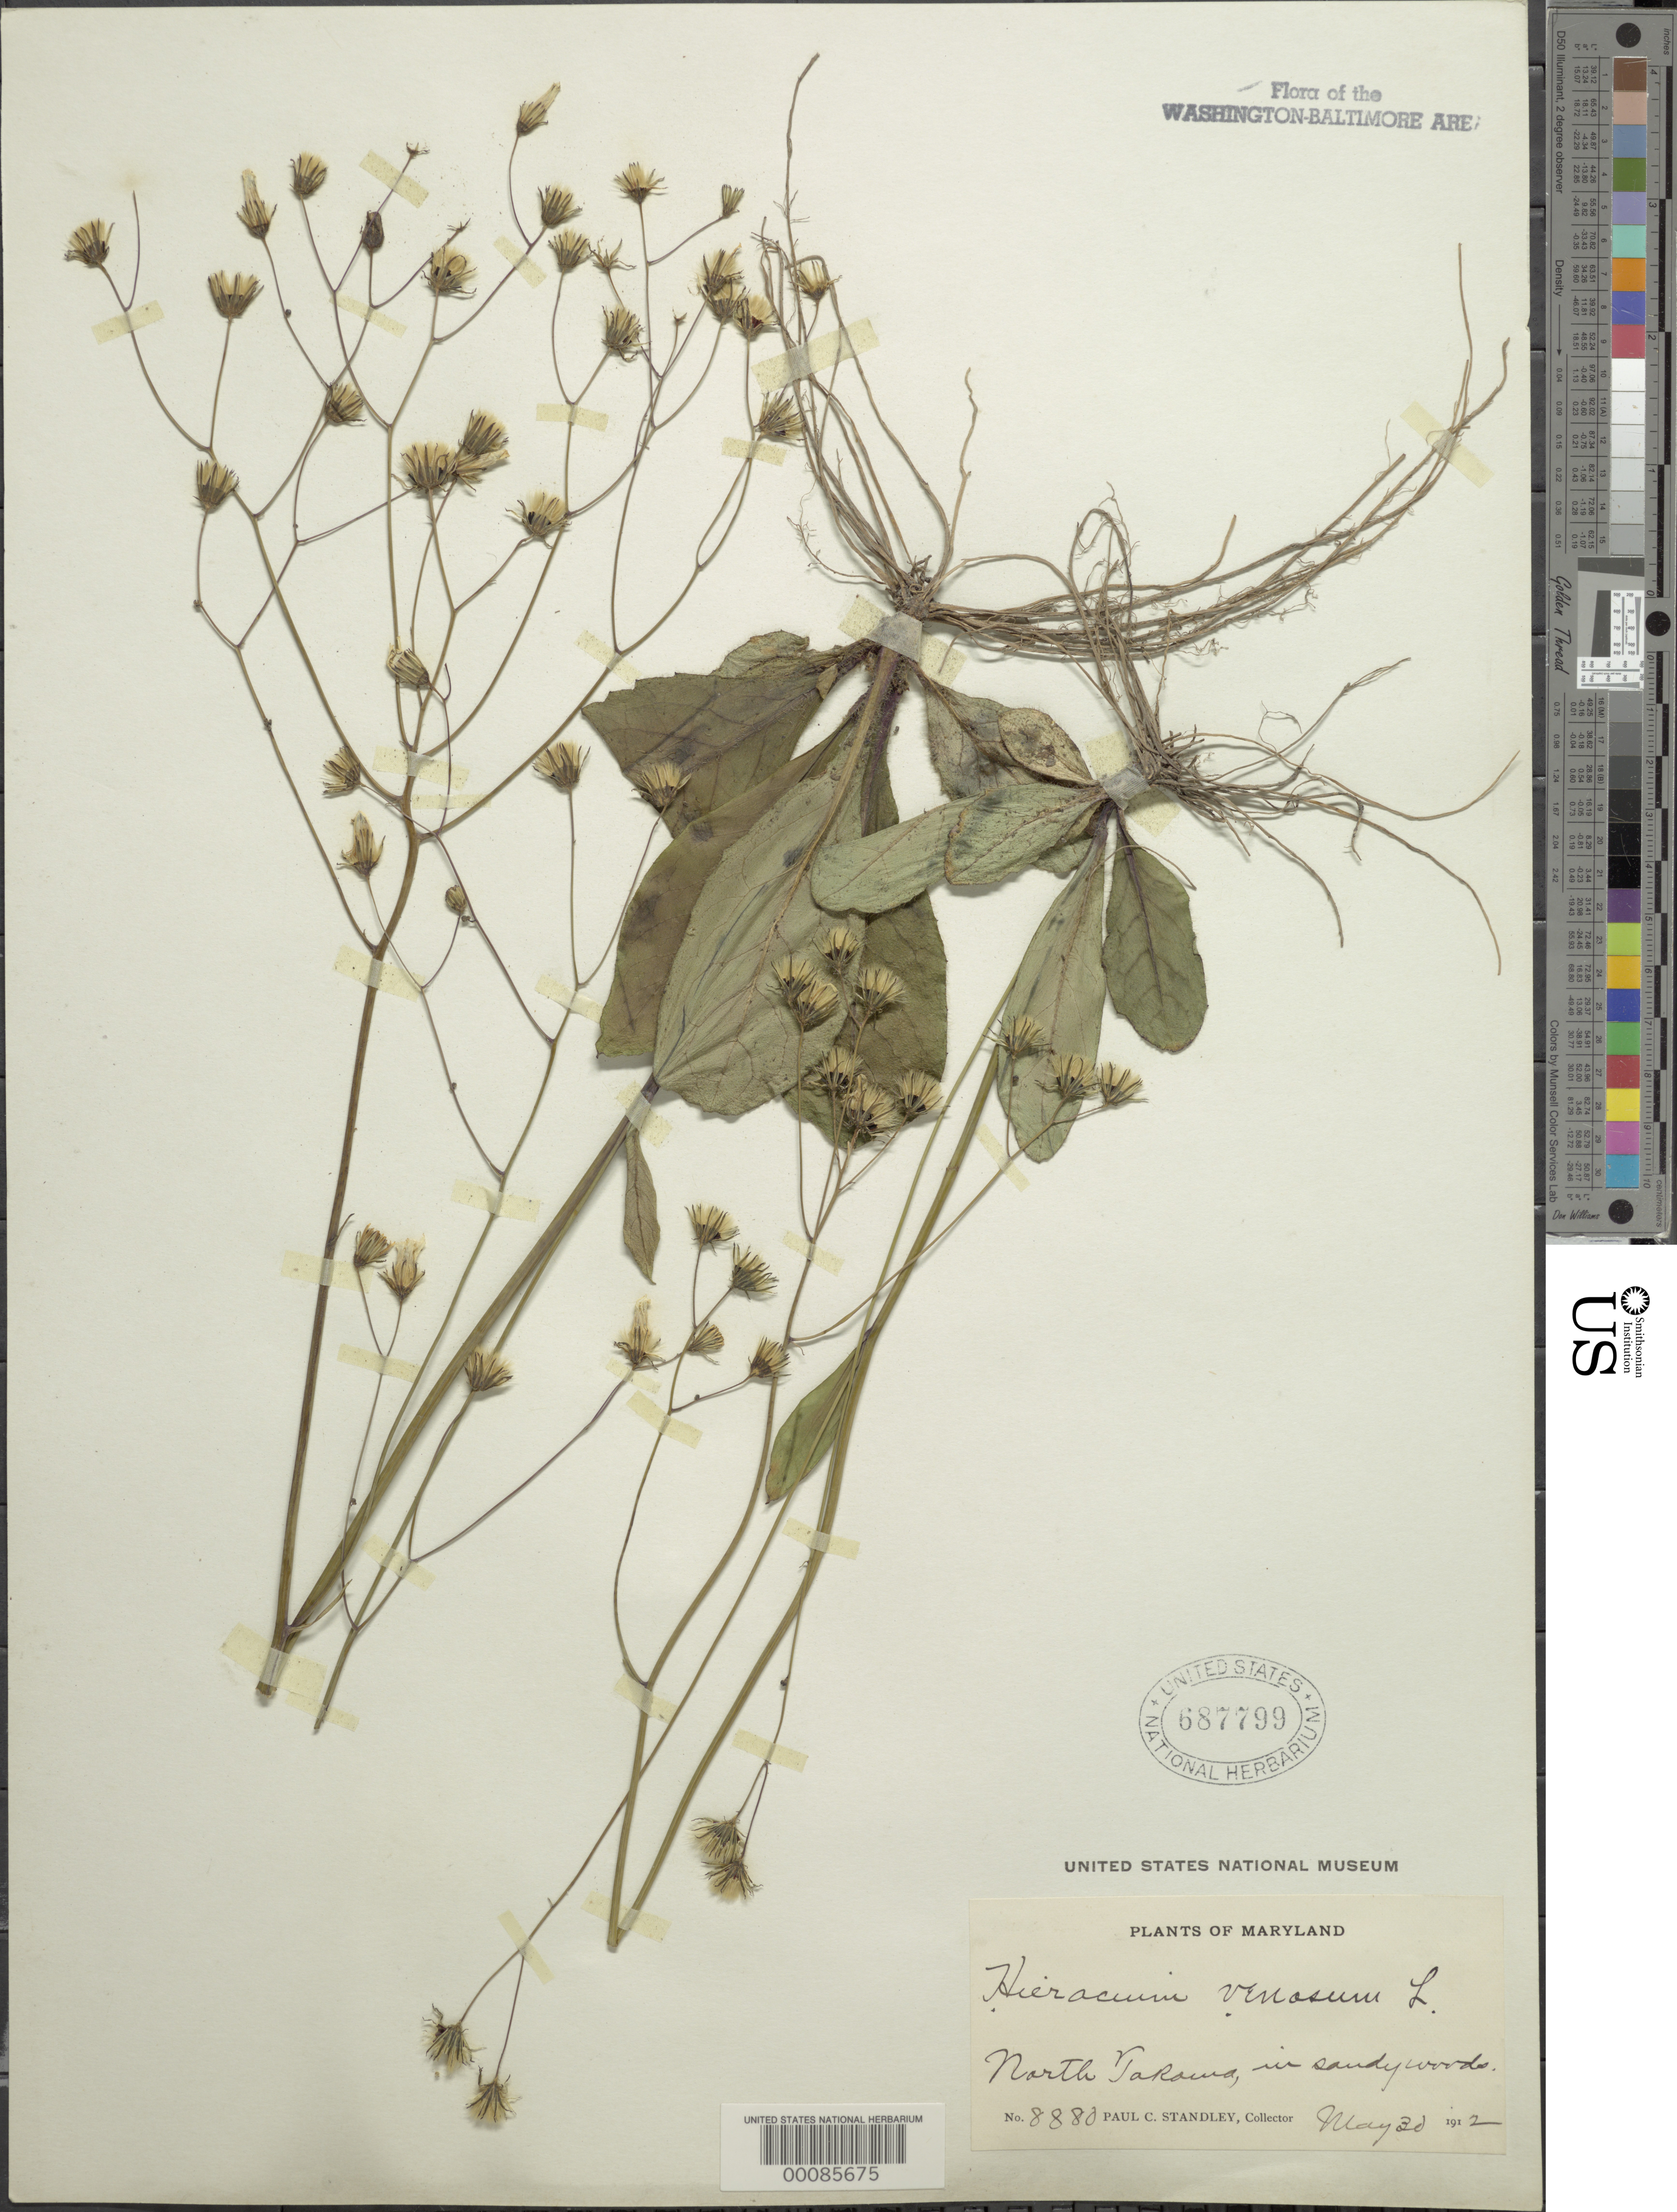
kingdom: Plantae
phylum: Tracheophyta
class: Magnoliopsida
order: Asterales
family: Asteraceae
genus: Hieracium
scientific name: Hieracium venosum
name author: L.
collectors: P. C. Standley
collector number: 8880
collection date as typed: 30 May 1912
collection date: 1912-05-30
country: United States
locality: North Takoma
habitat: Sandy woods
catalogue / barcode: US 687799